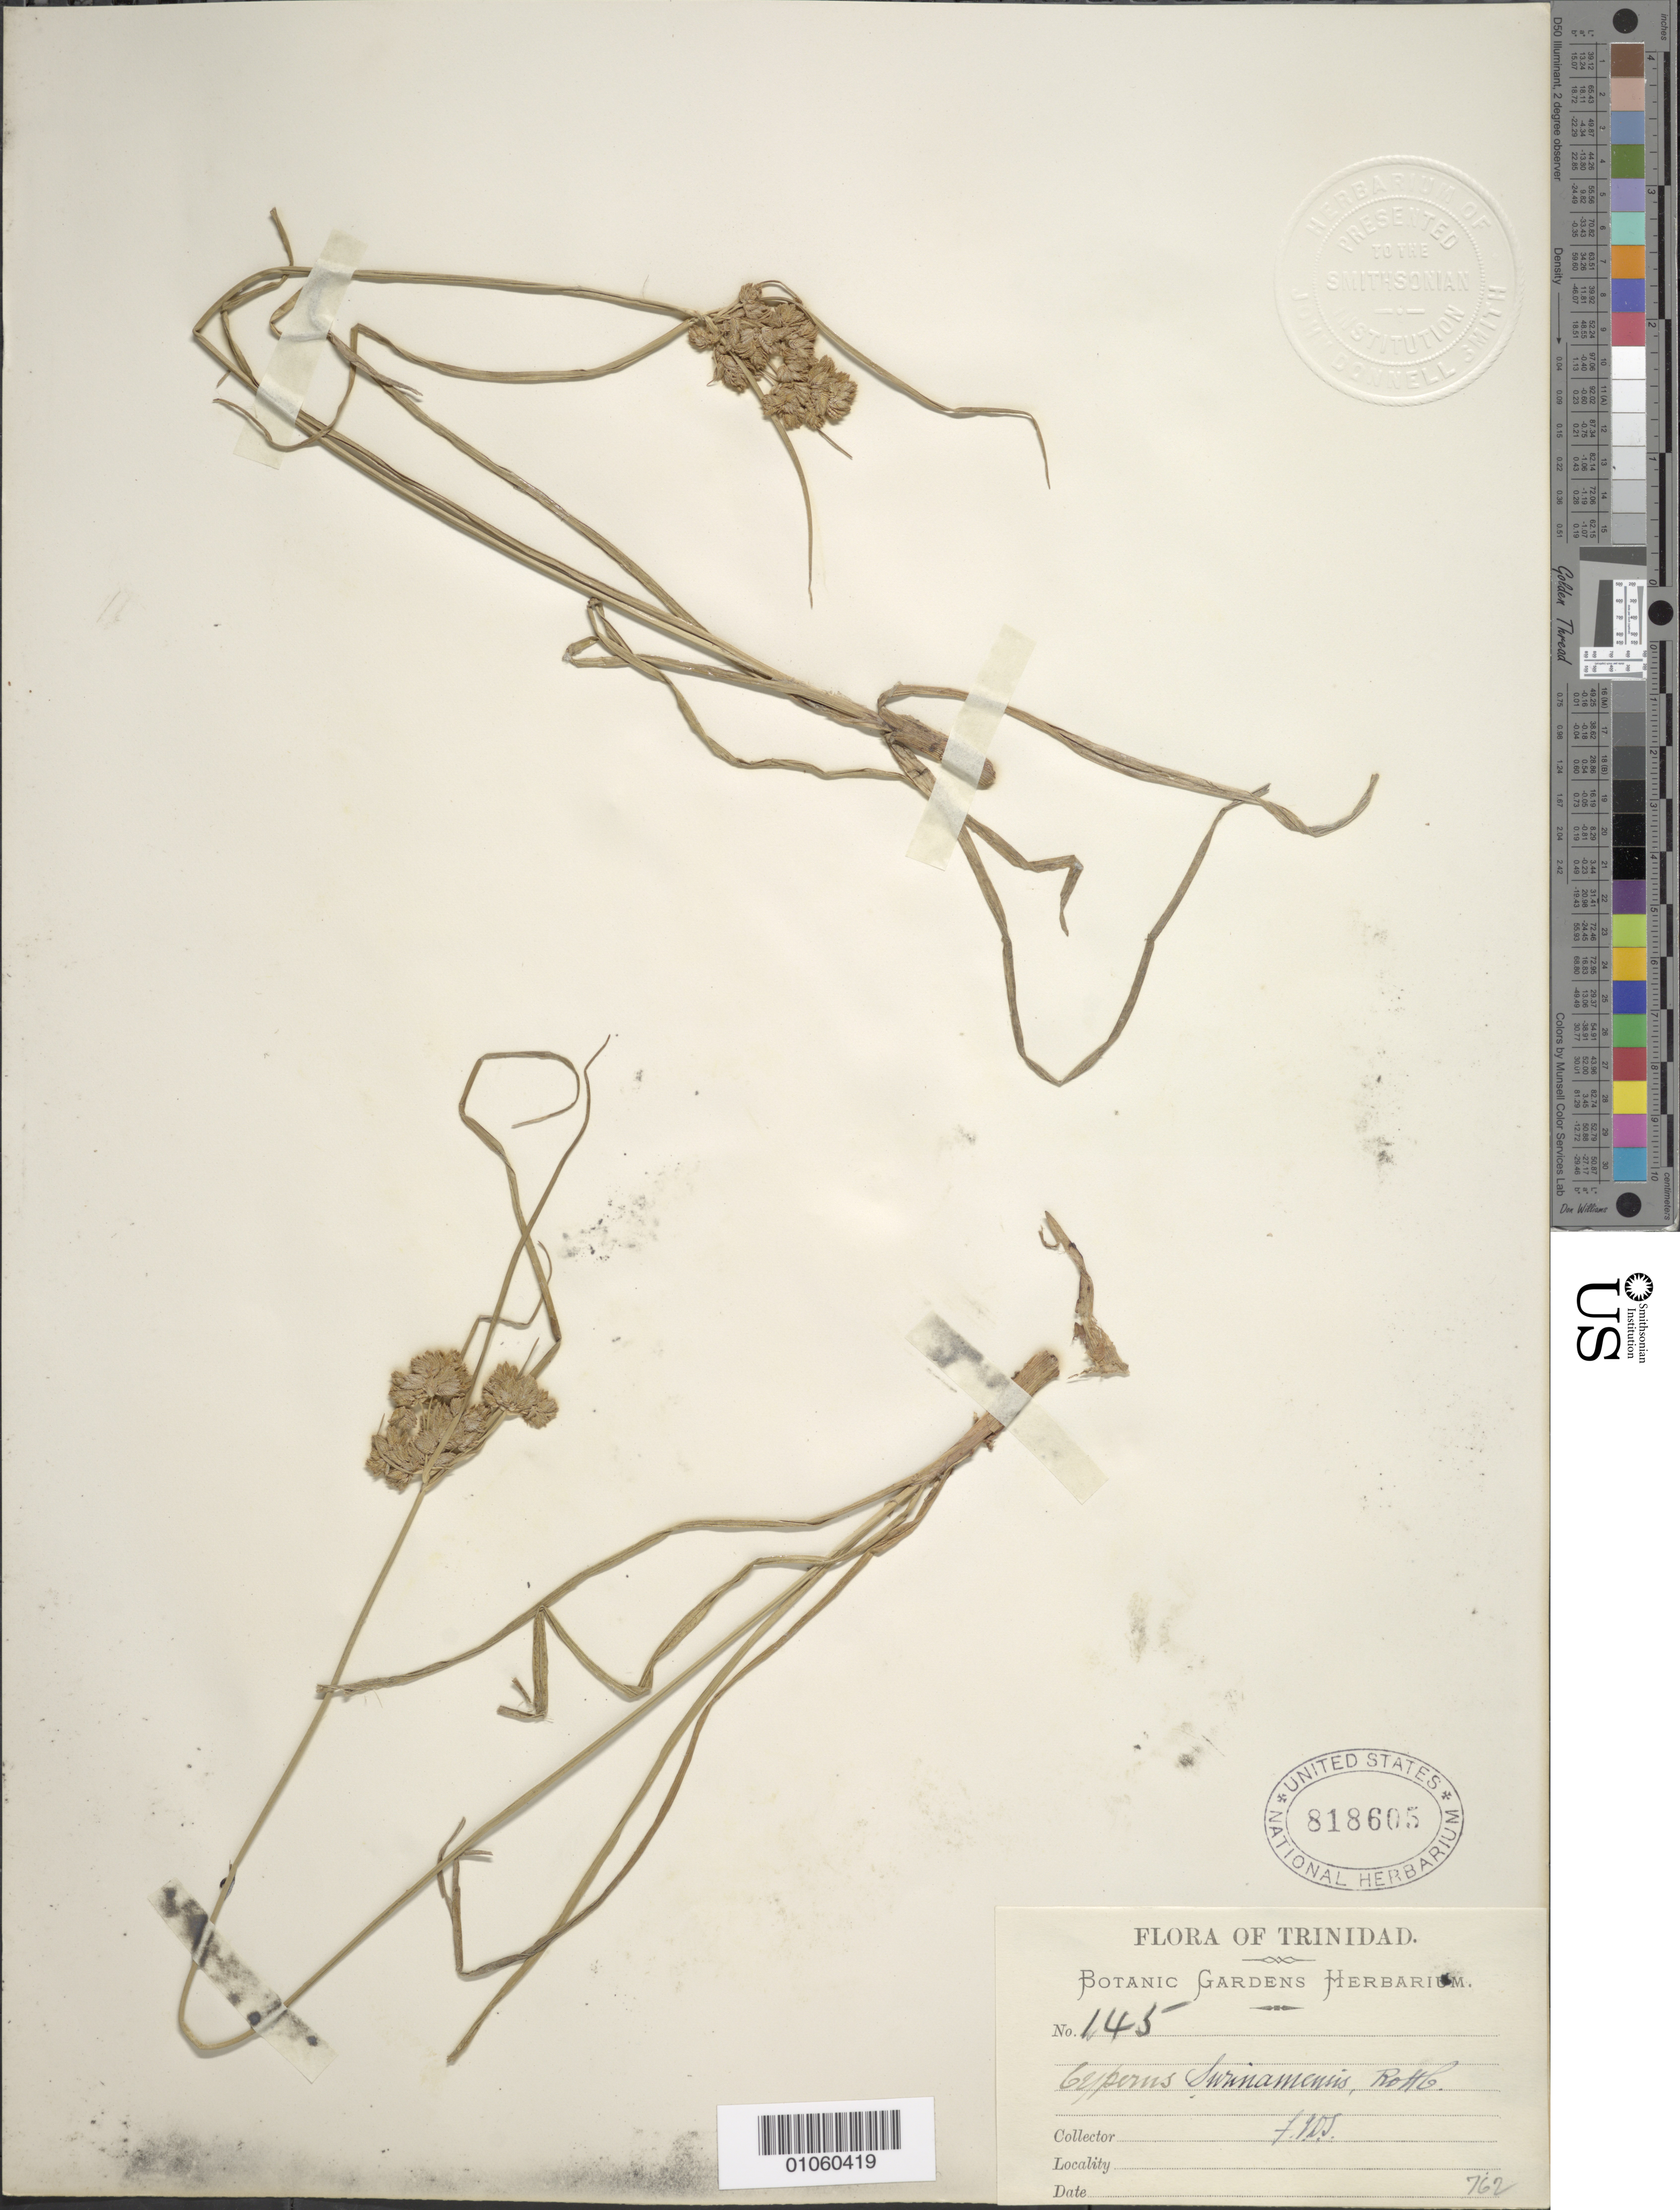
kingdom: Plantae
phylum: Tracheophyta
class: Liliopsida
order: Poales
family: Cyperaceae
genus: Cyperus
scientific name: Cyperus surinamensis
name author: Rottb.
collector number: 145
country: Trinidad and Tobago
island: Trinidad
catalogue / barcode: US 818605